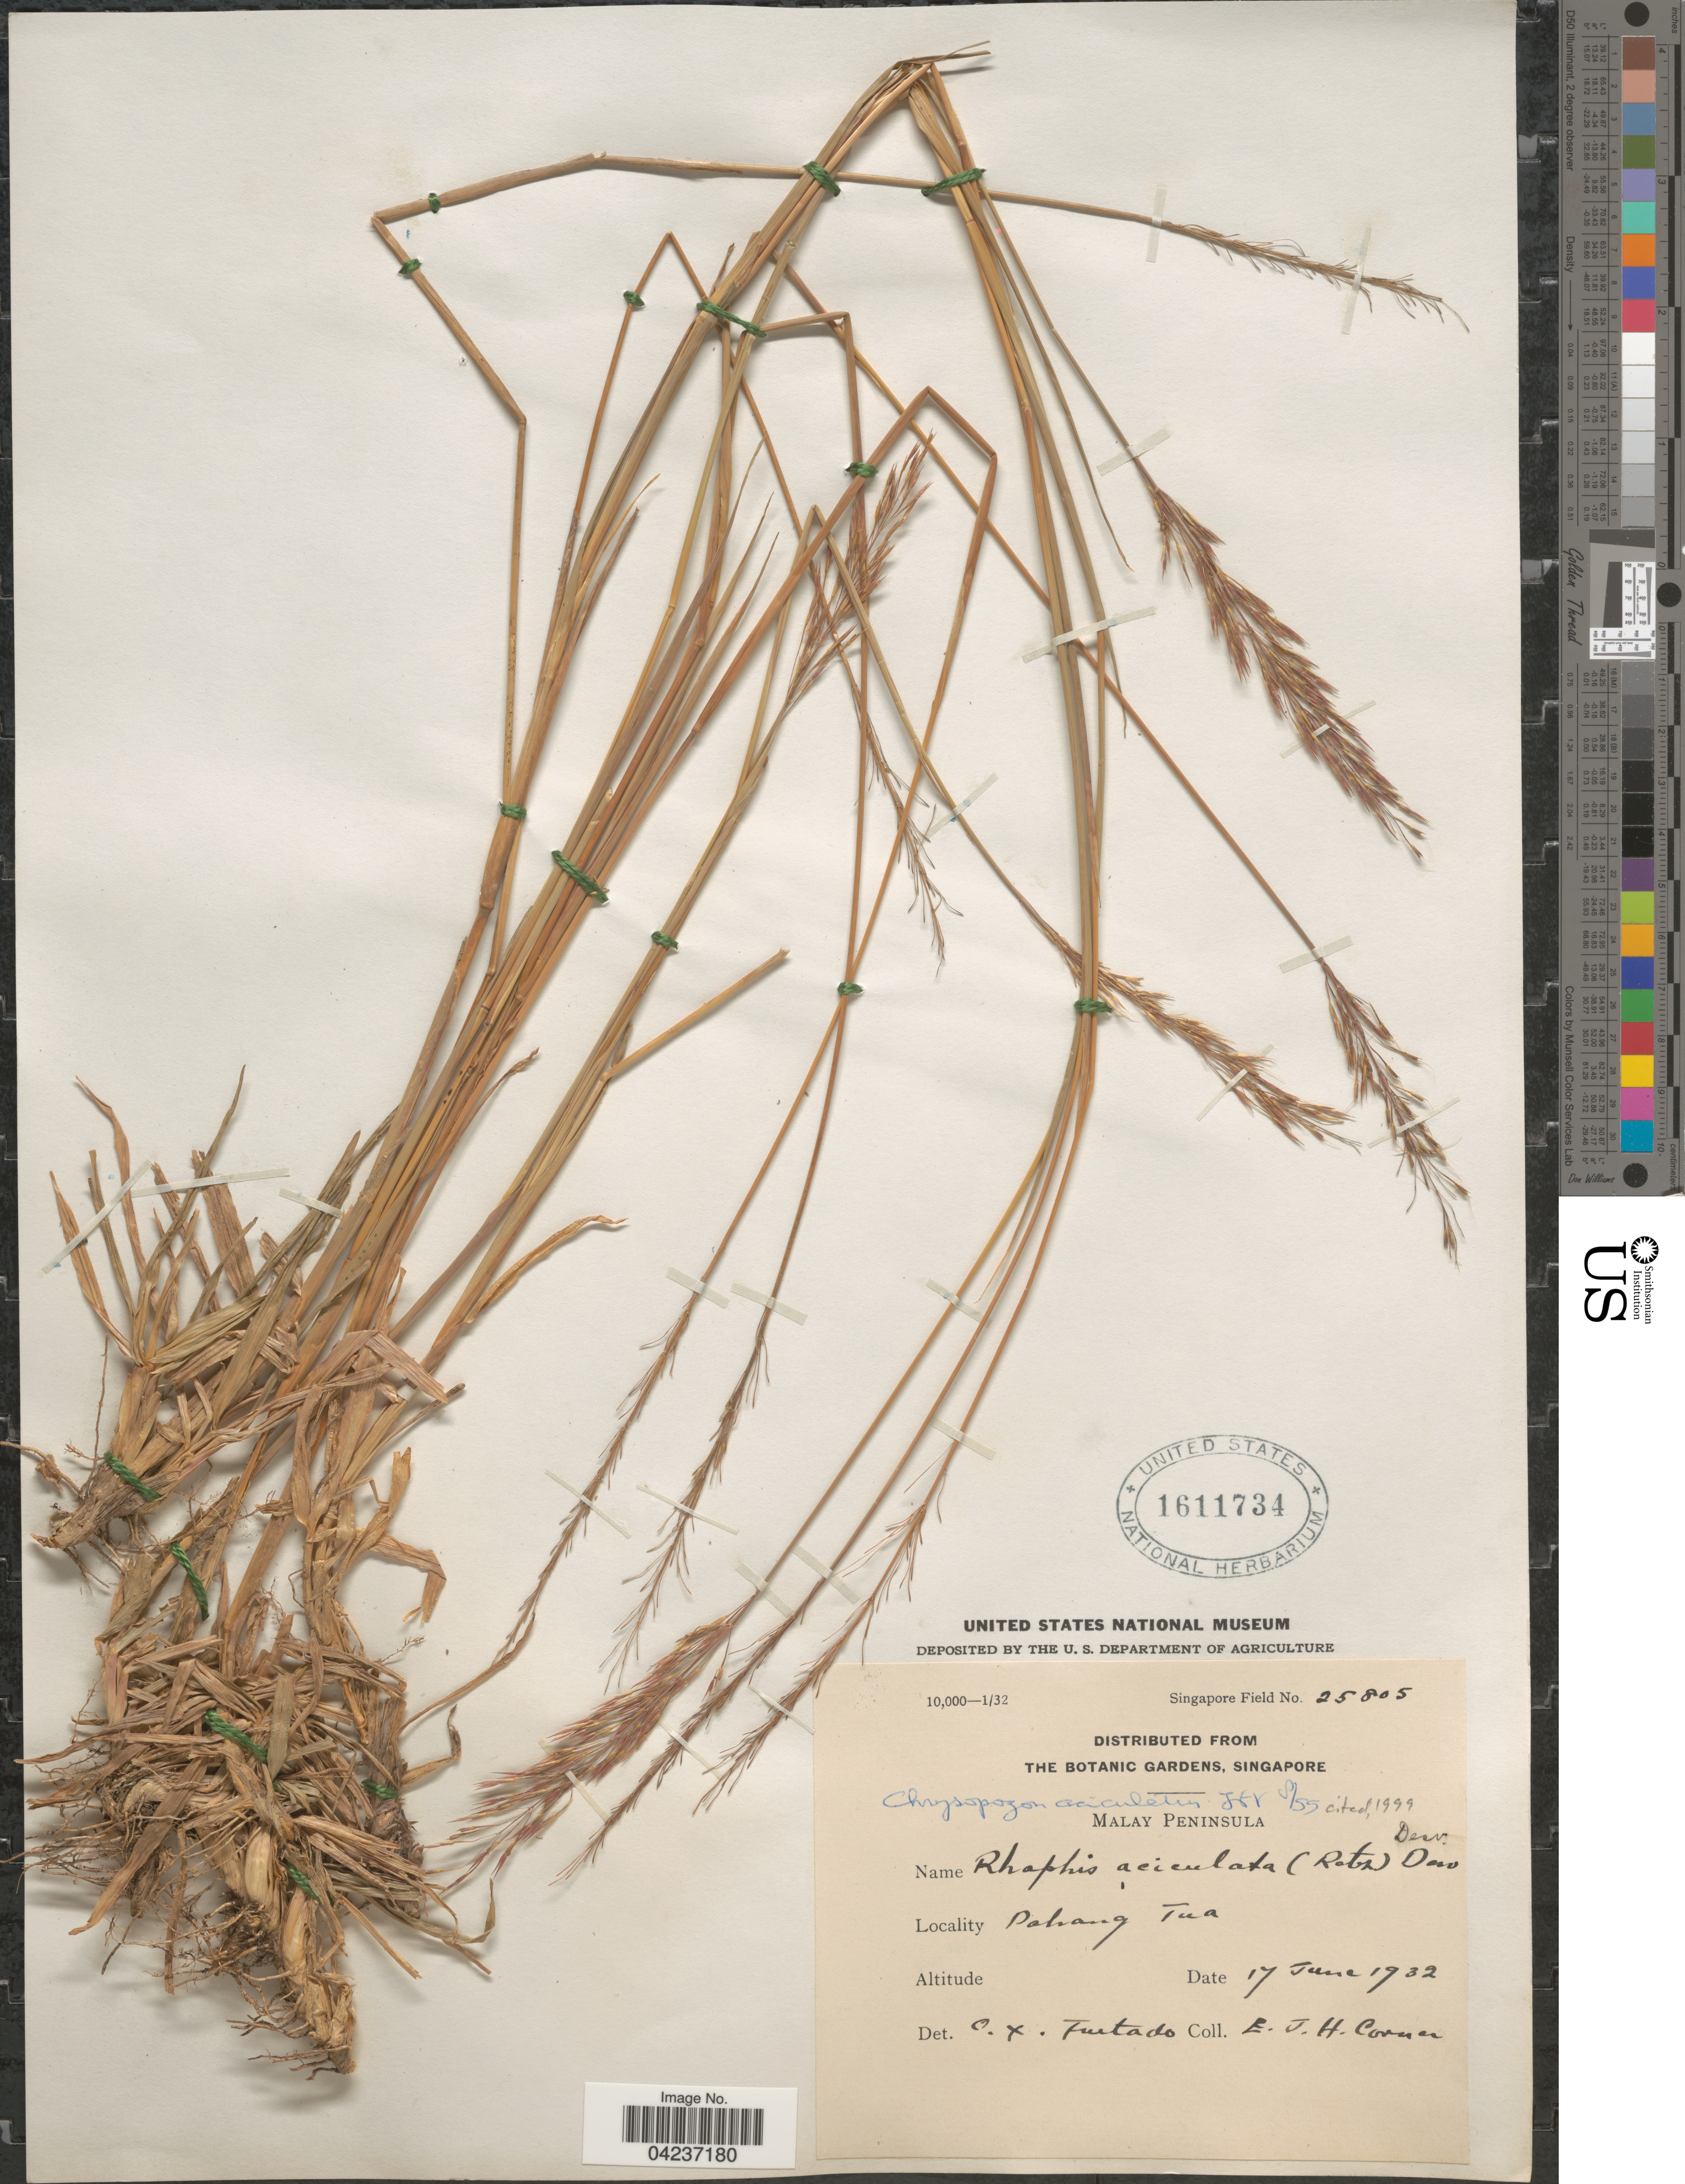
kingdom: Plantae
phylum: Tracheophyta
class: Liliopsida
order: Poales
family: Poaceae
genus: Chrysopogon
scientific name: Chrysopogon aciculatus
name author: (Retz.) Trin.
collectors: E. Corner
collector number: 25805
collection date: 1932-06-17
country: Malaysia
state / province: Pahang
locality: Malay Peninsula. Pahang Tua.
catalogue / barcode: US 1611734